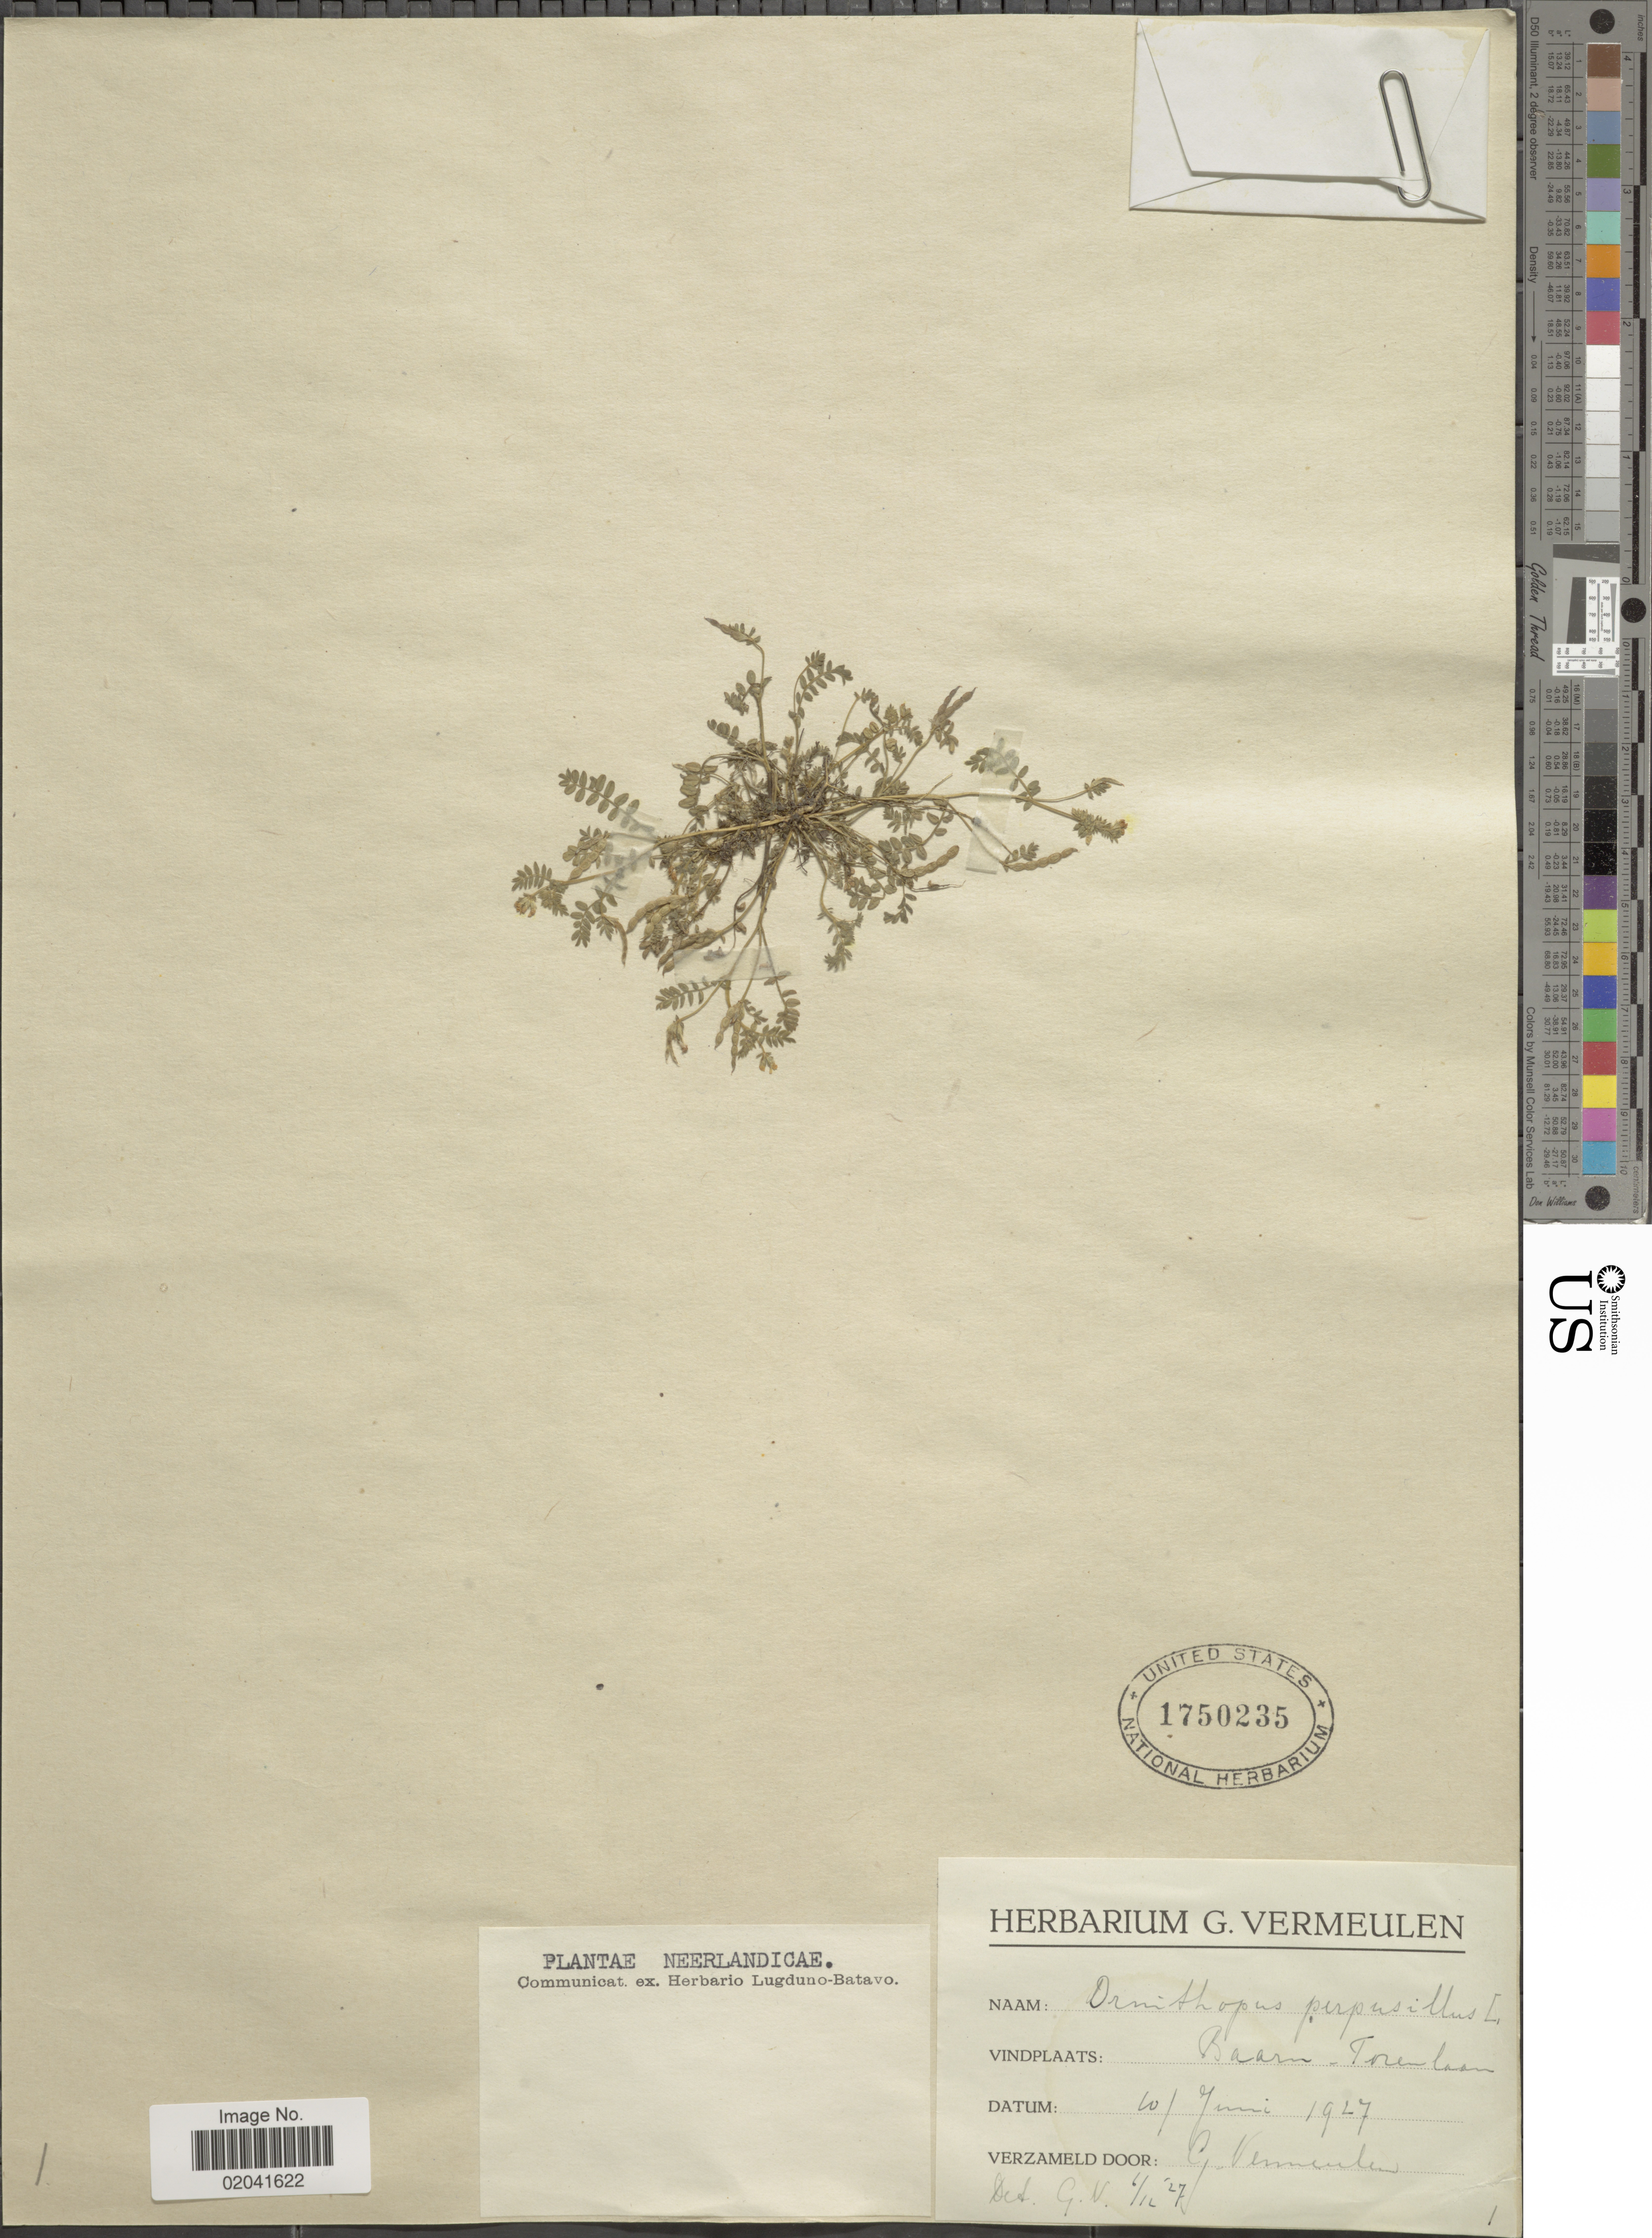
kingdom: Plantae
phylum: Tracheophyta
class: Magnoliopsida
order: Fabales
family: Fabaceae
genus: Ornithopus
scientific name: Ornithopus perpusillus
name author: L.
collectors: G. Vermeulen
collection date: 1927-06-10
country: Netherlands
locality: Baarn - Torenlaan.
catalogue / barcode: US 1750235